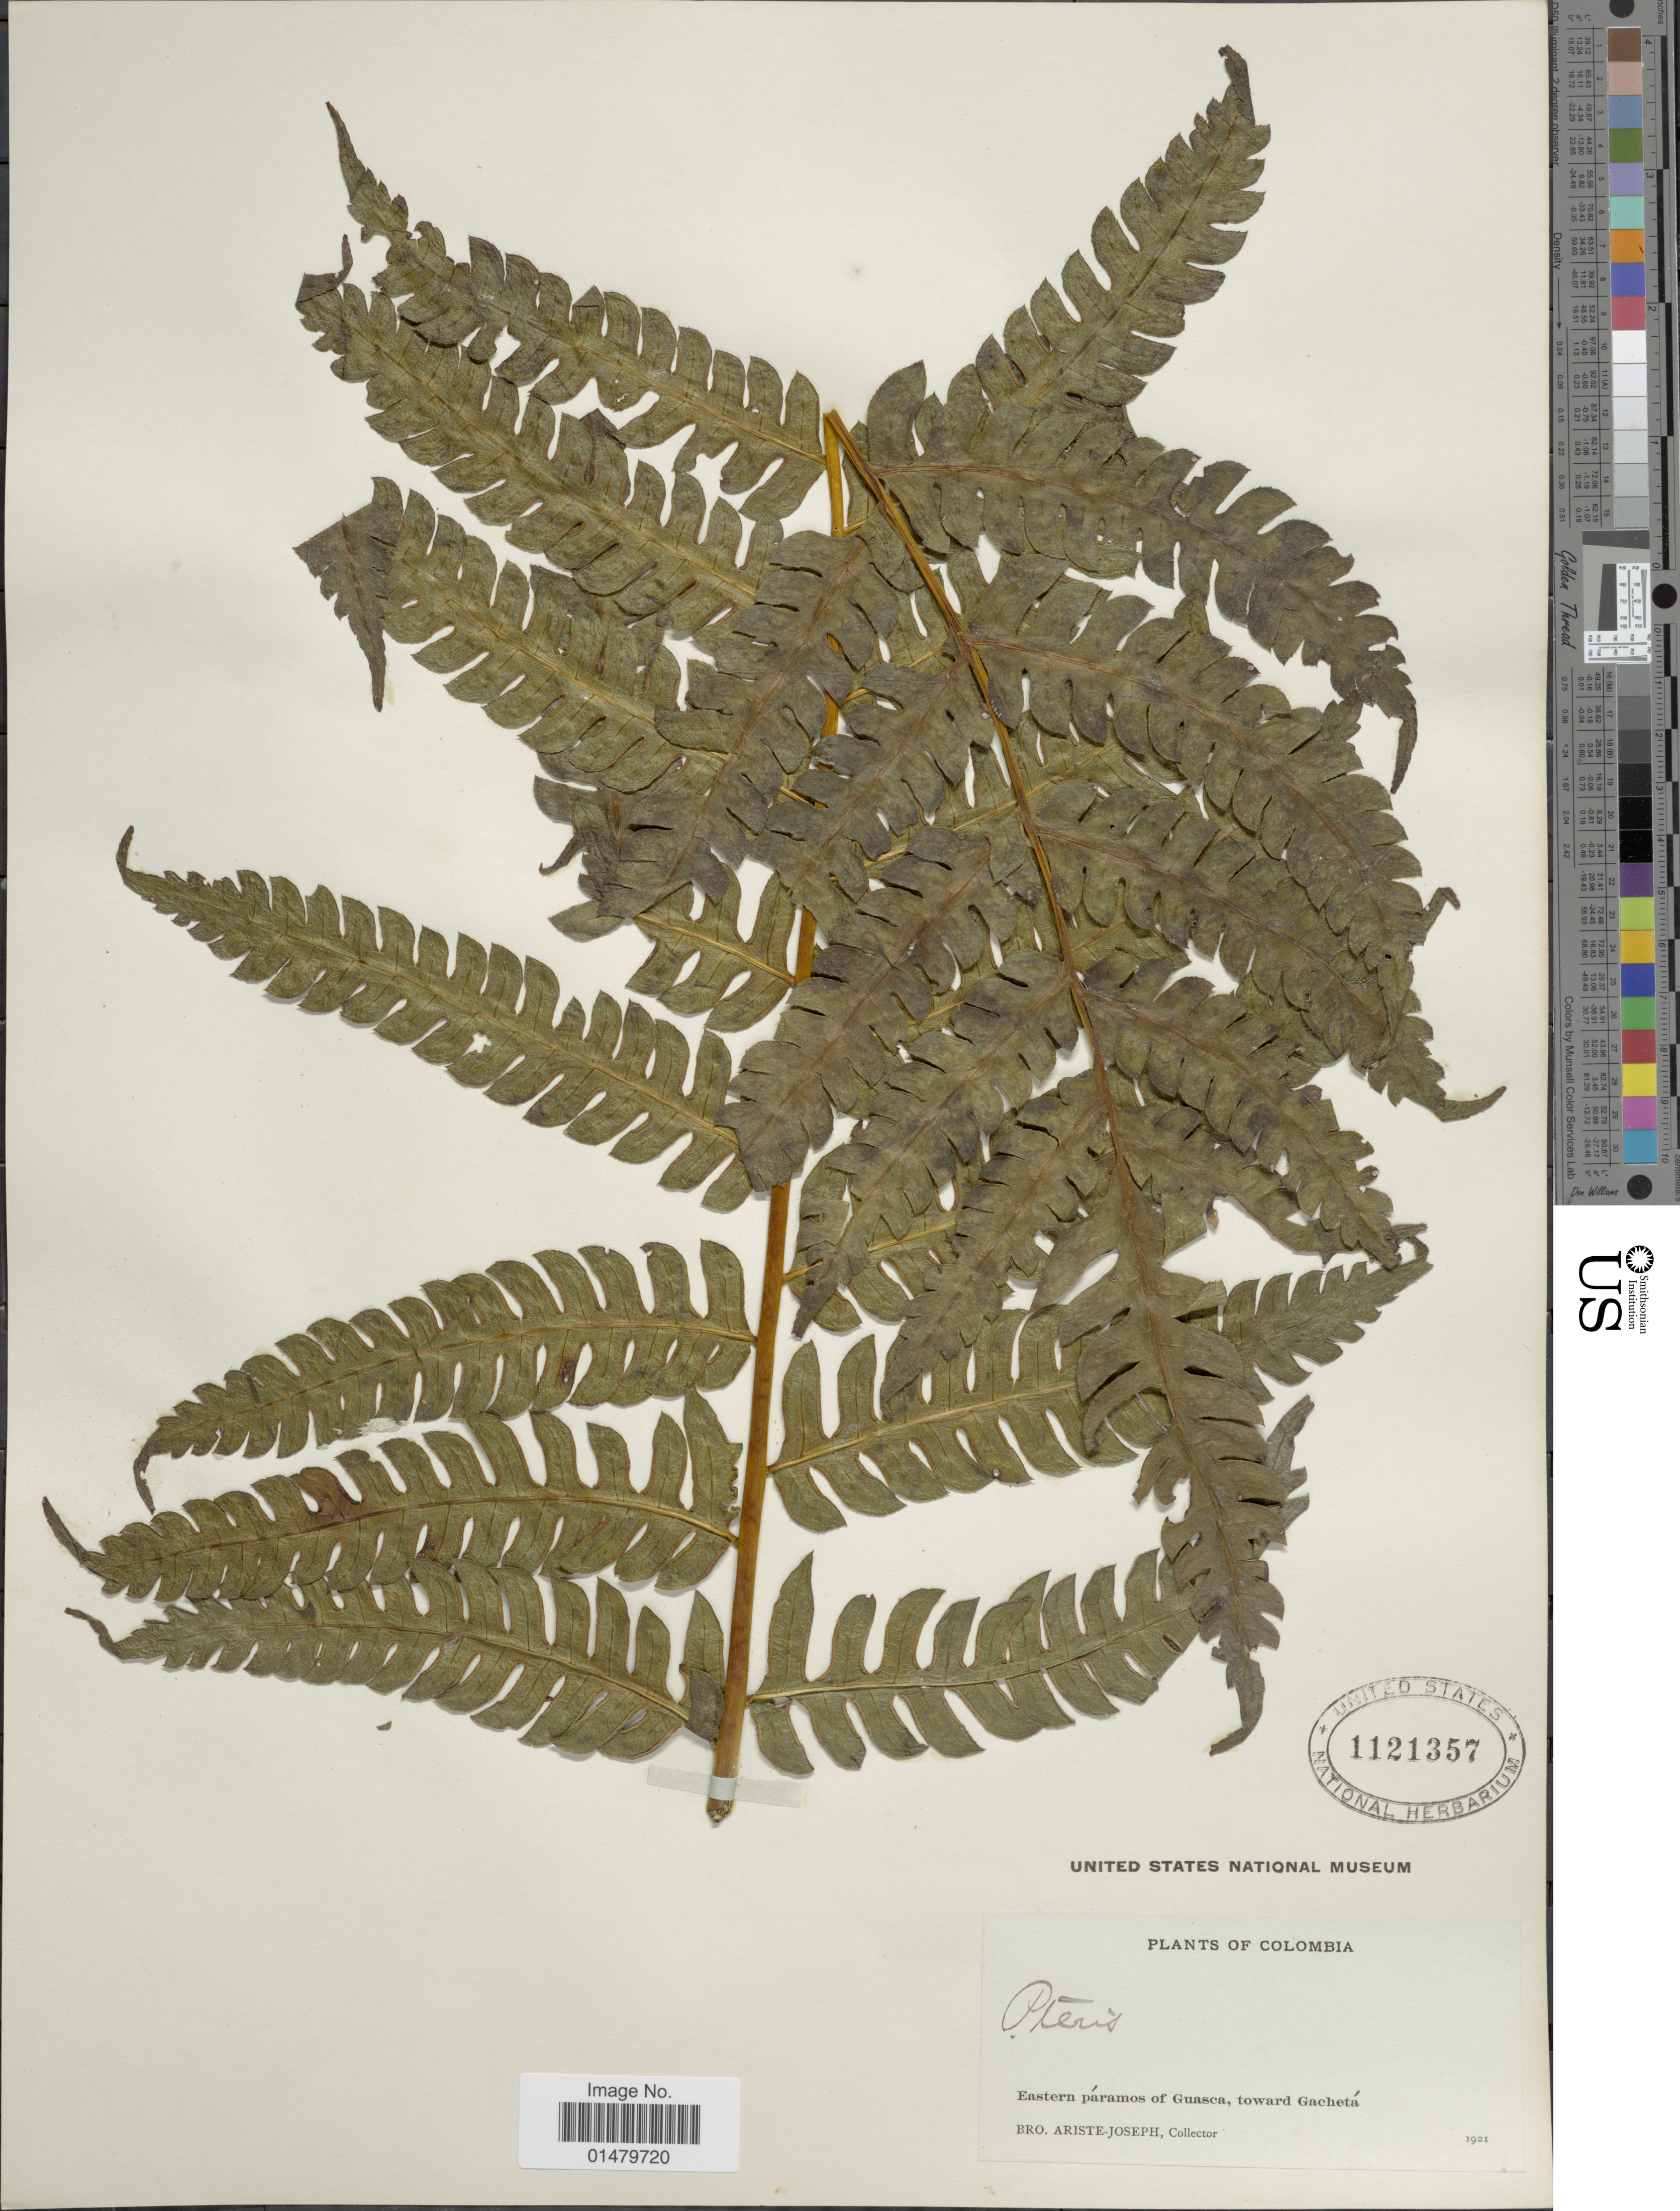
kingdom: Plantae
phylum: Tracheophyta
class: Polypodiopsida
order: Polypodiales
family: Pteridaceae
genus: Pteris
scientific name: Pteris podophylla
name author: Sw.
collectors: Bro. Ariste-Joseph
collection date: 1921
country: Colombia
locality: Eastern paramos of Guasca, toward Gacheta.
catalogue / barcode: US 1121357